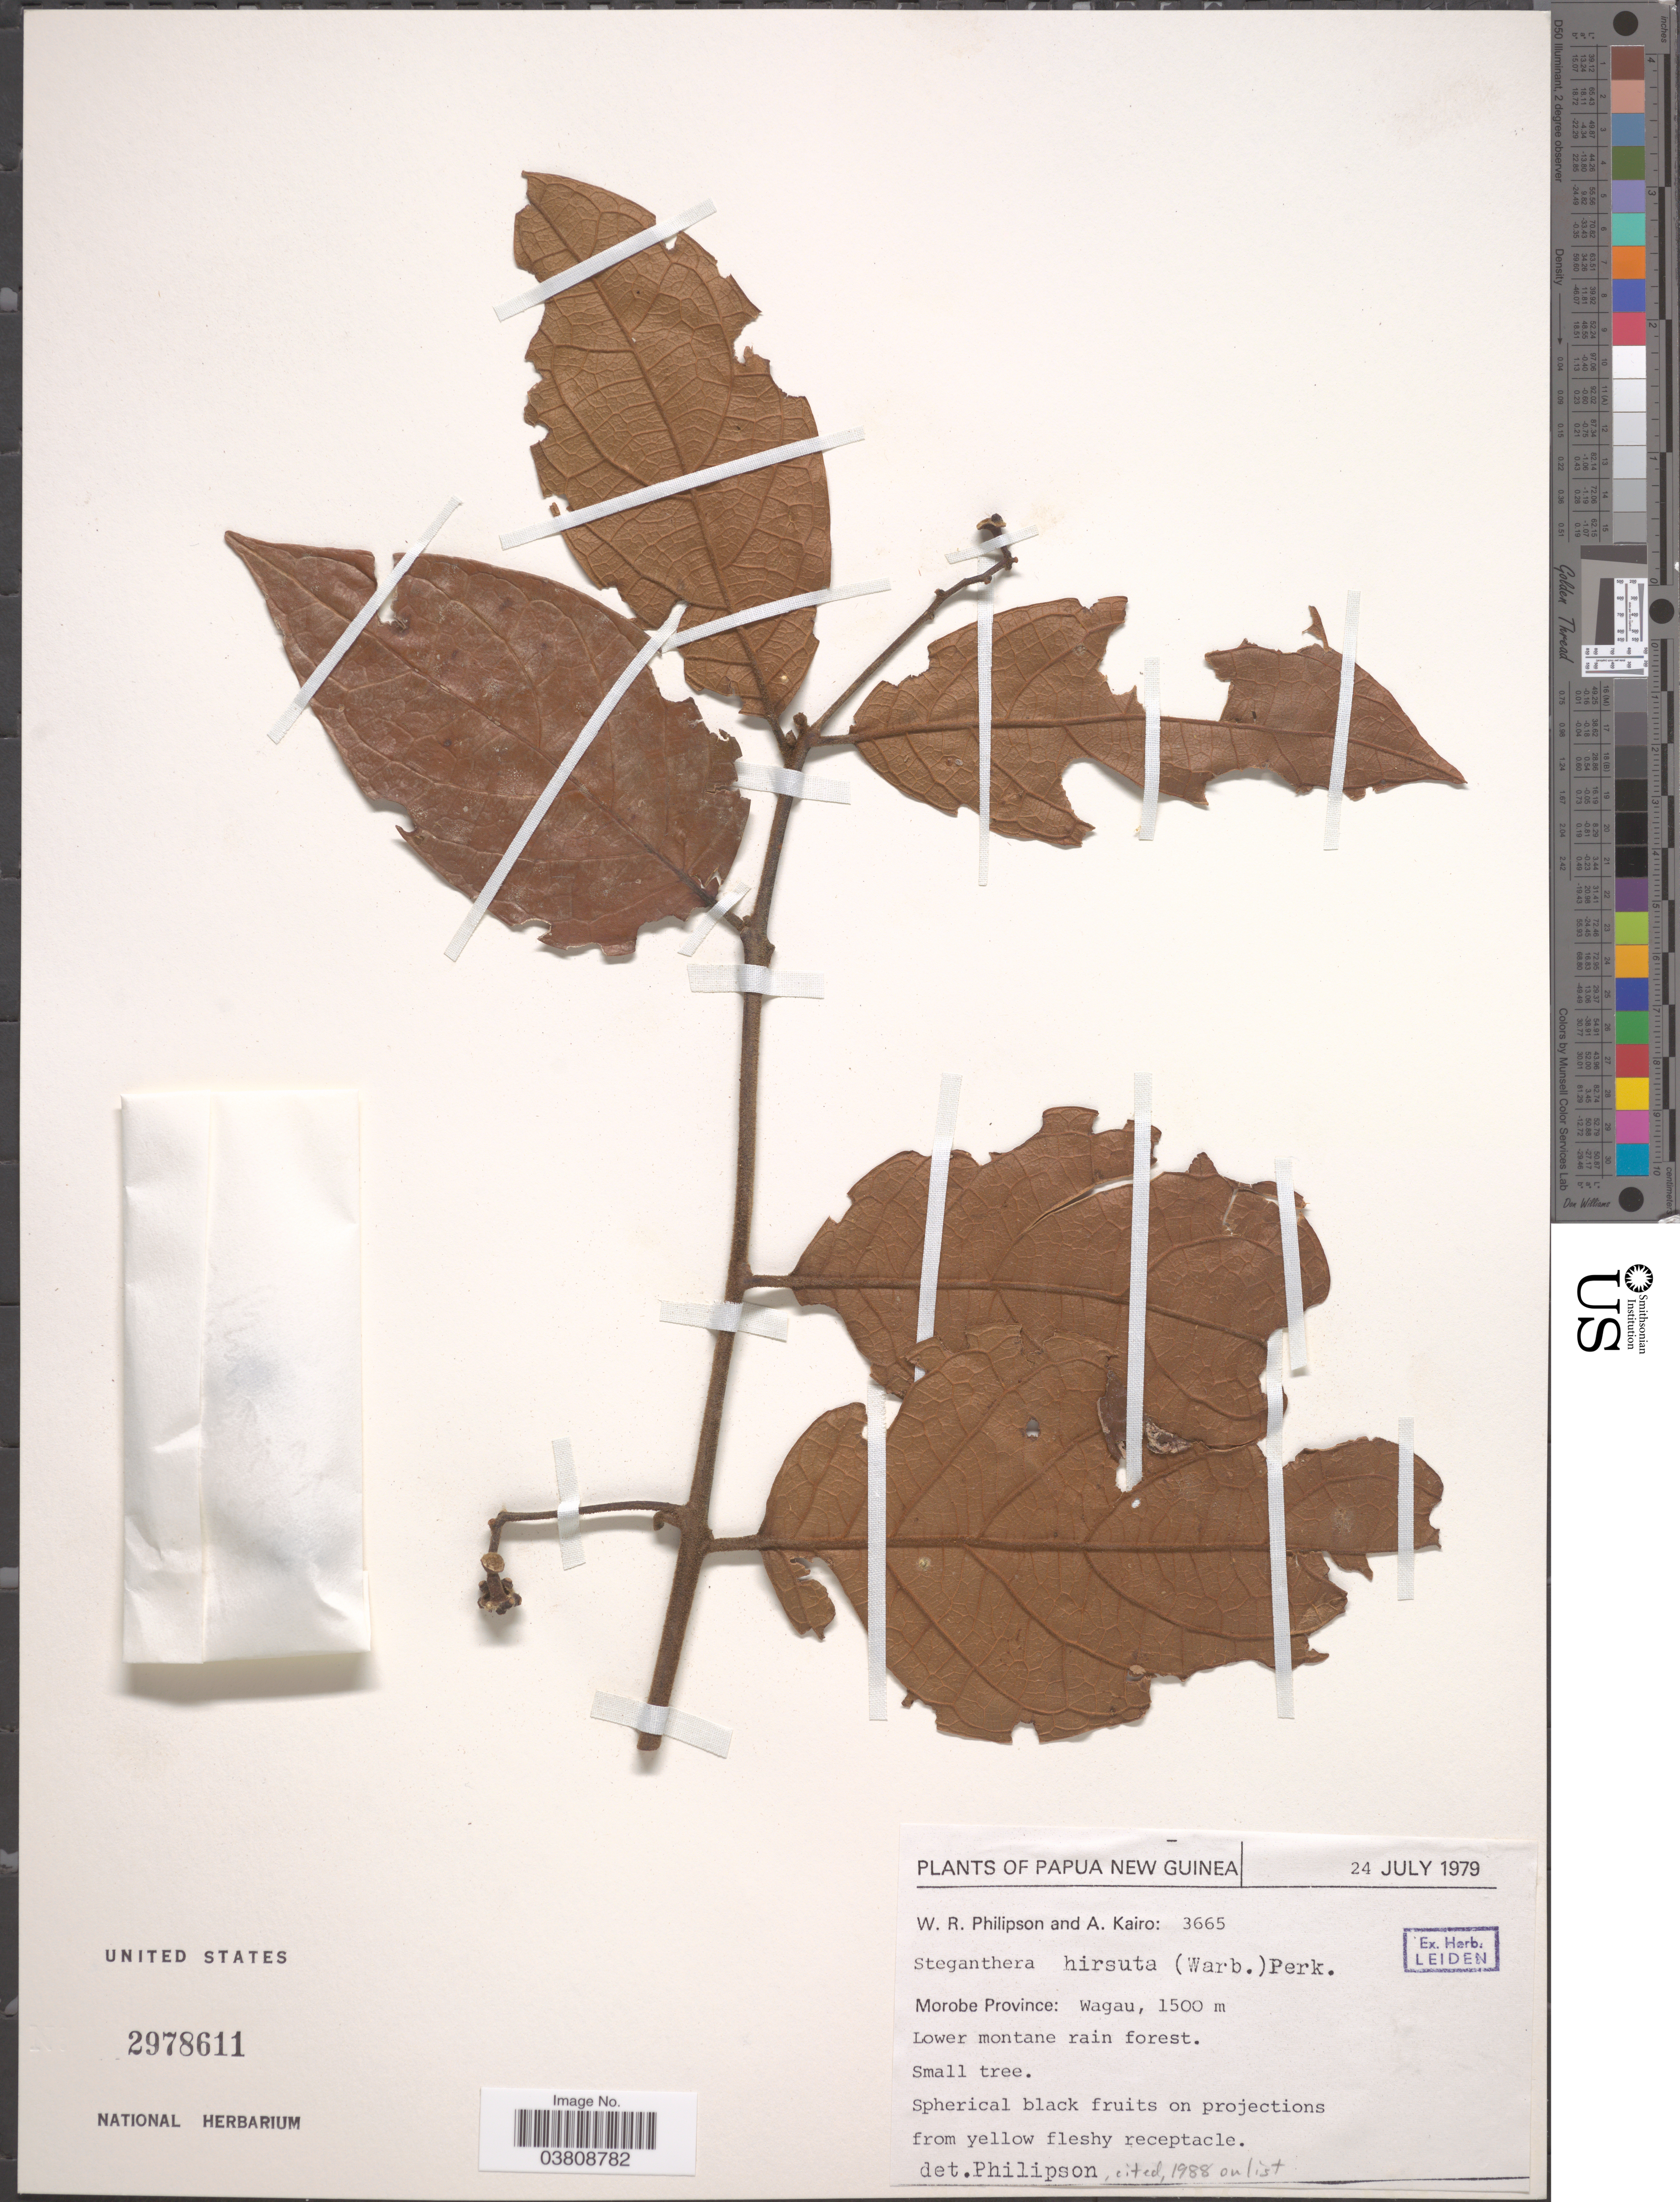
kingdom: Plantae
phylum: Tracheophyta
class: Magnoliopsida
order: Laurales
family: Monimiaceae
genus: Steganthera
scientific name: Steganthera hirsuta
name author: (Warb.) Perkins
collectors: W. R. Philipson & A. Kairo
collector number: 3665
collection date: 1979-07-24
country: Papua New Guinea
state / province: Morobe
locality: Wagau.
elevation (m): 1500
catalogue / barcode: US 2978611